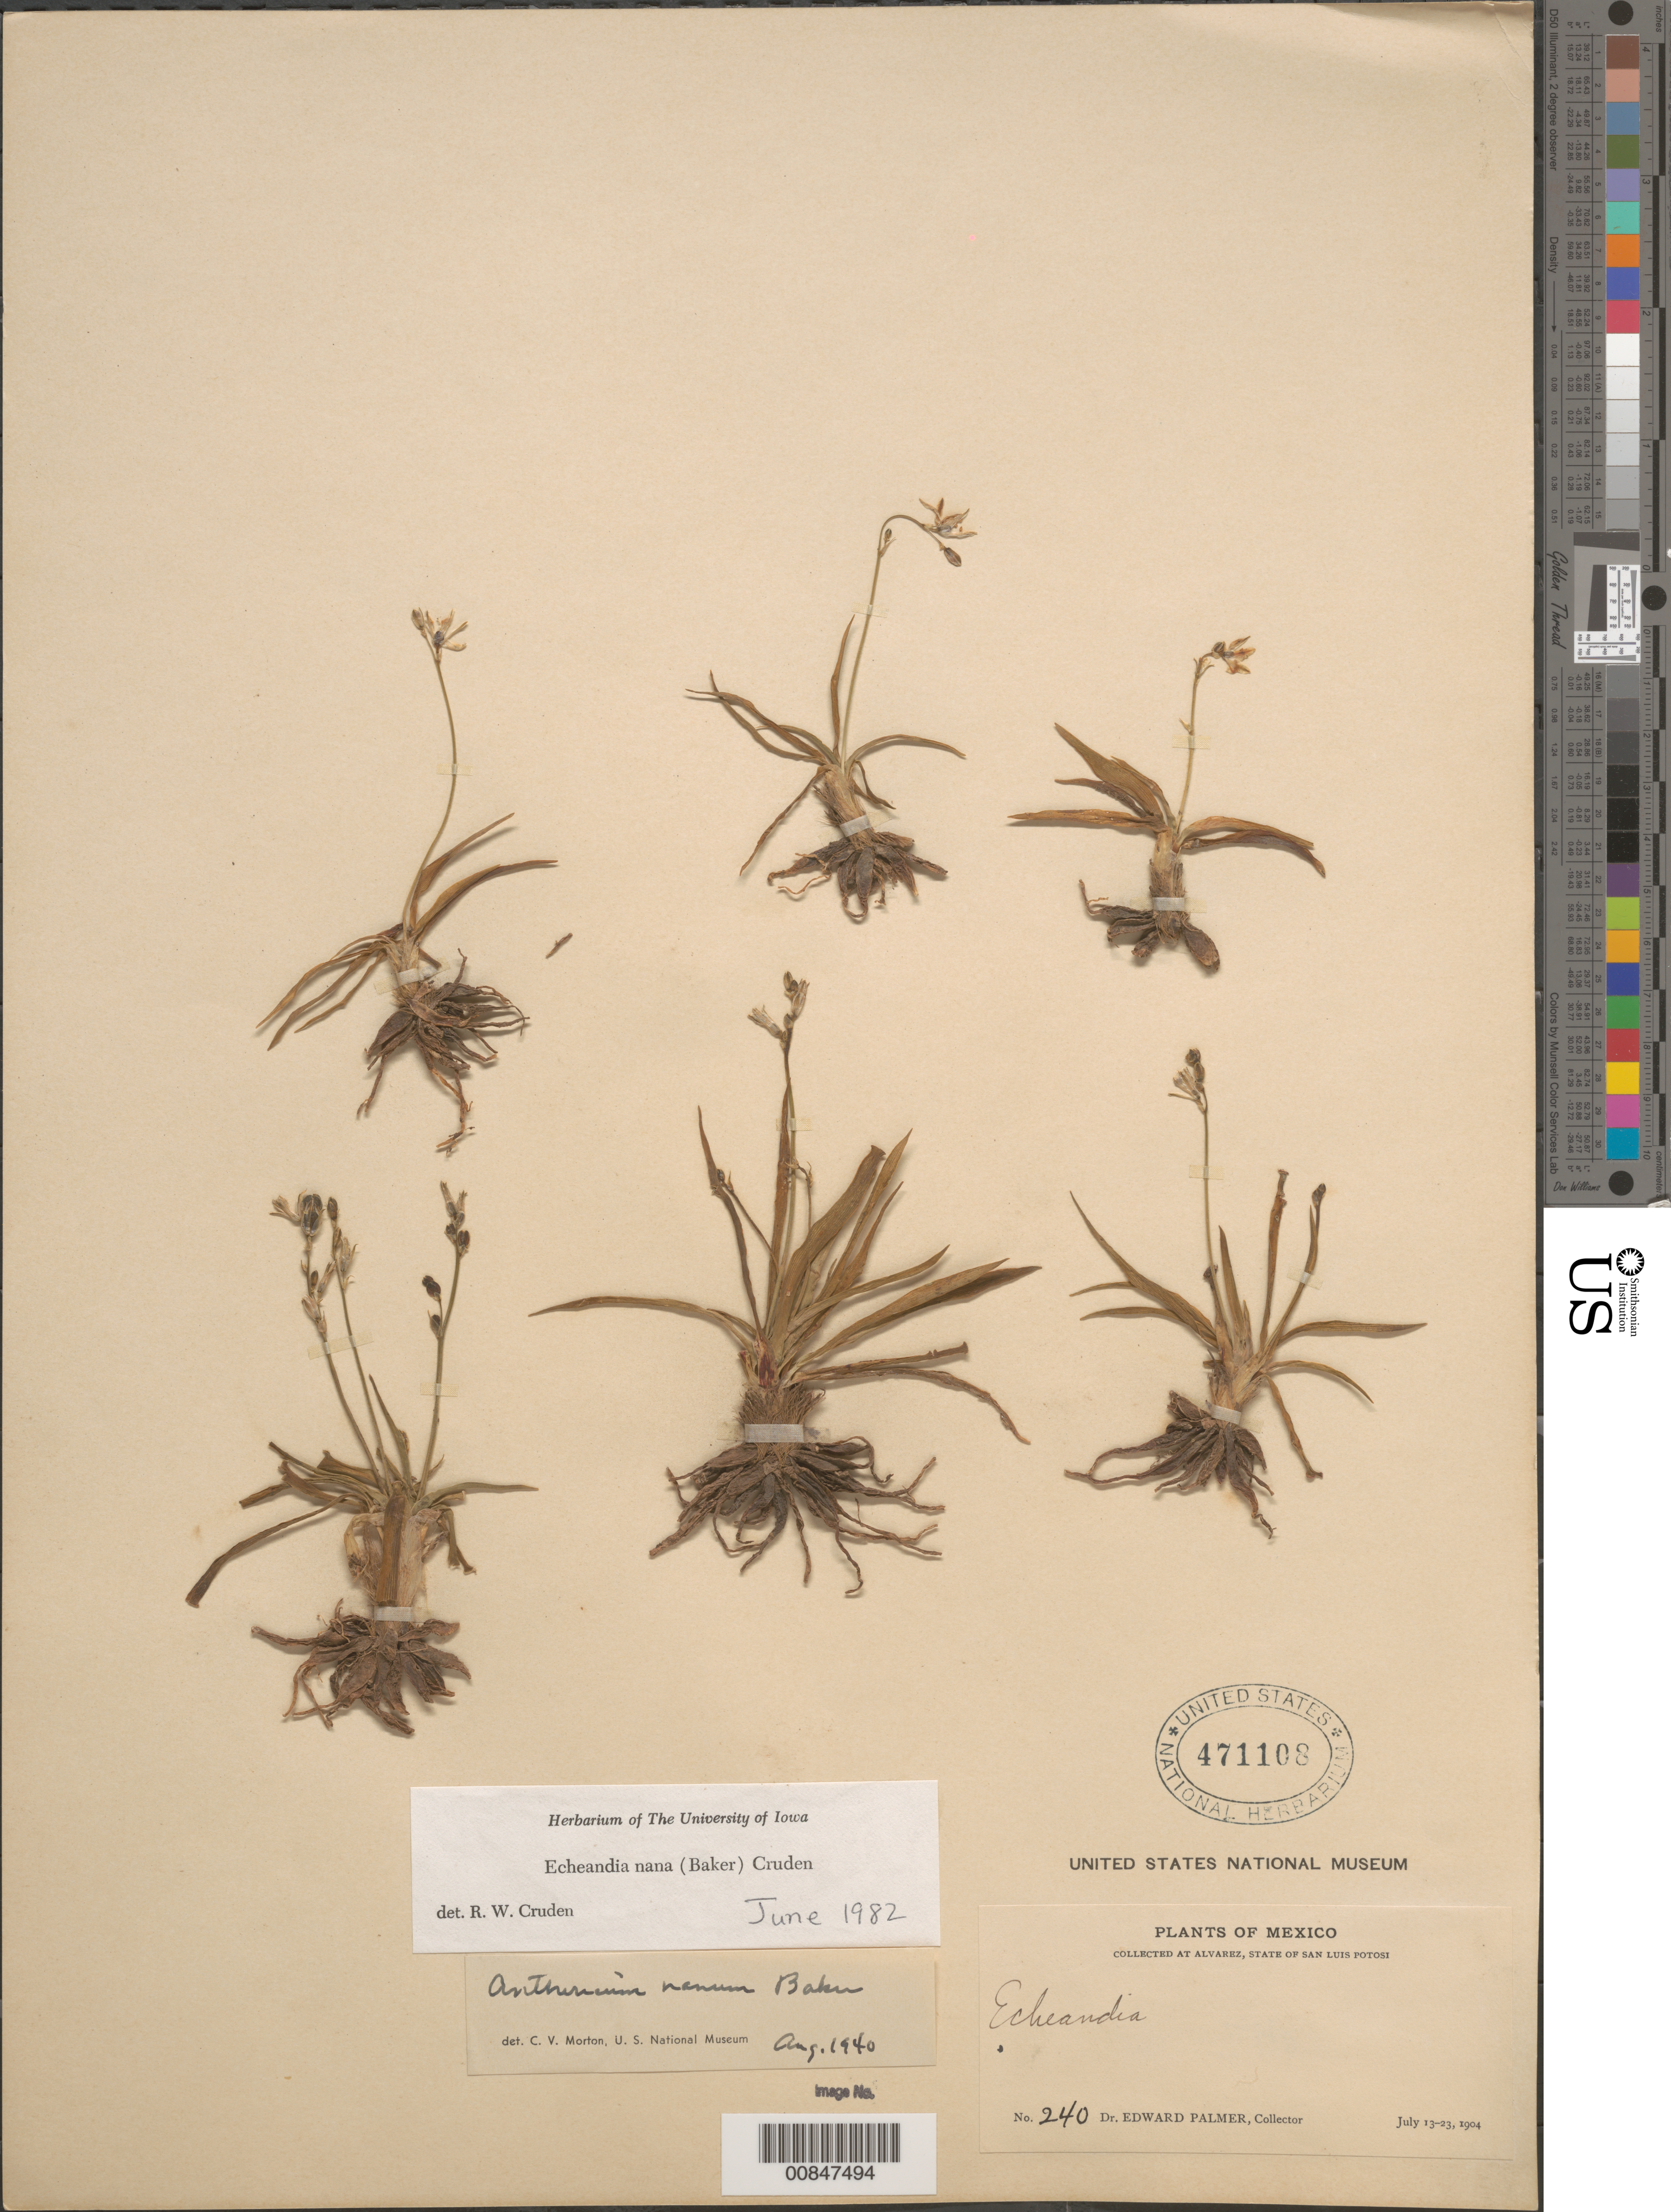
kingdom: Plantae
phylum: Tracheophyta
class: Liliopsida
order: Asparagales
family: Asparagaceae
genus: Echeandia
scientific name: Echeandia nana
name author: (Baker) Cruden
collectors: E. Palmer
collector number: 240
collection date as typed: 13 Jul 1904 to 23 Jul 1904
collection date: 1904-07-13/1904-07-23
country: Mexico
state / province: San Luis Potosí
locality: Alvarez, San Luis Potosí.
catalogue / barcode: US 471108